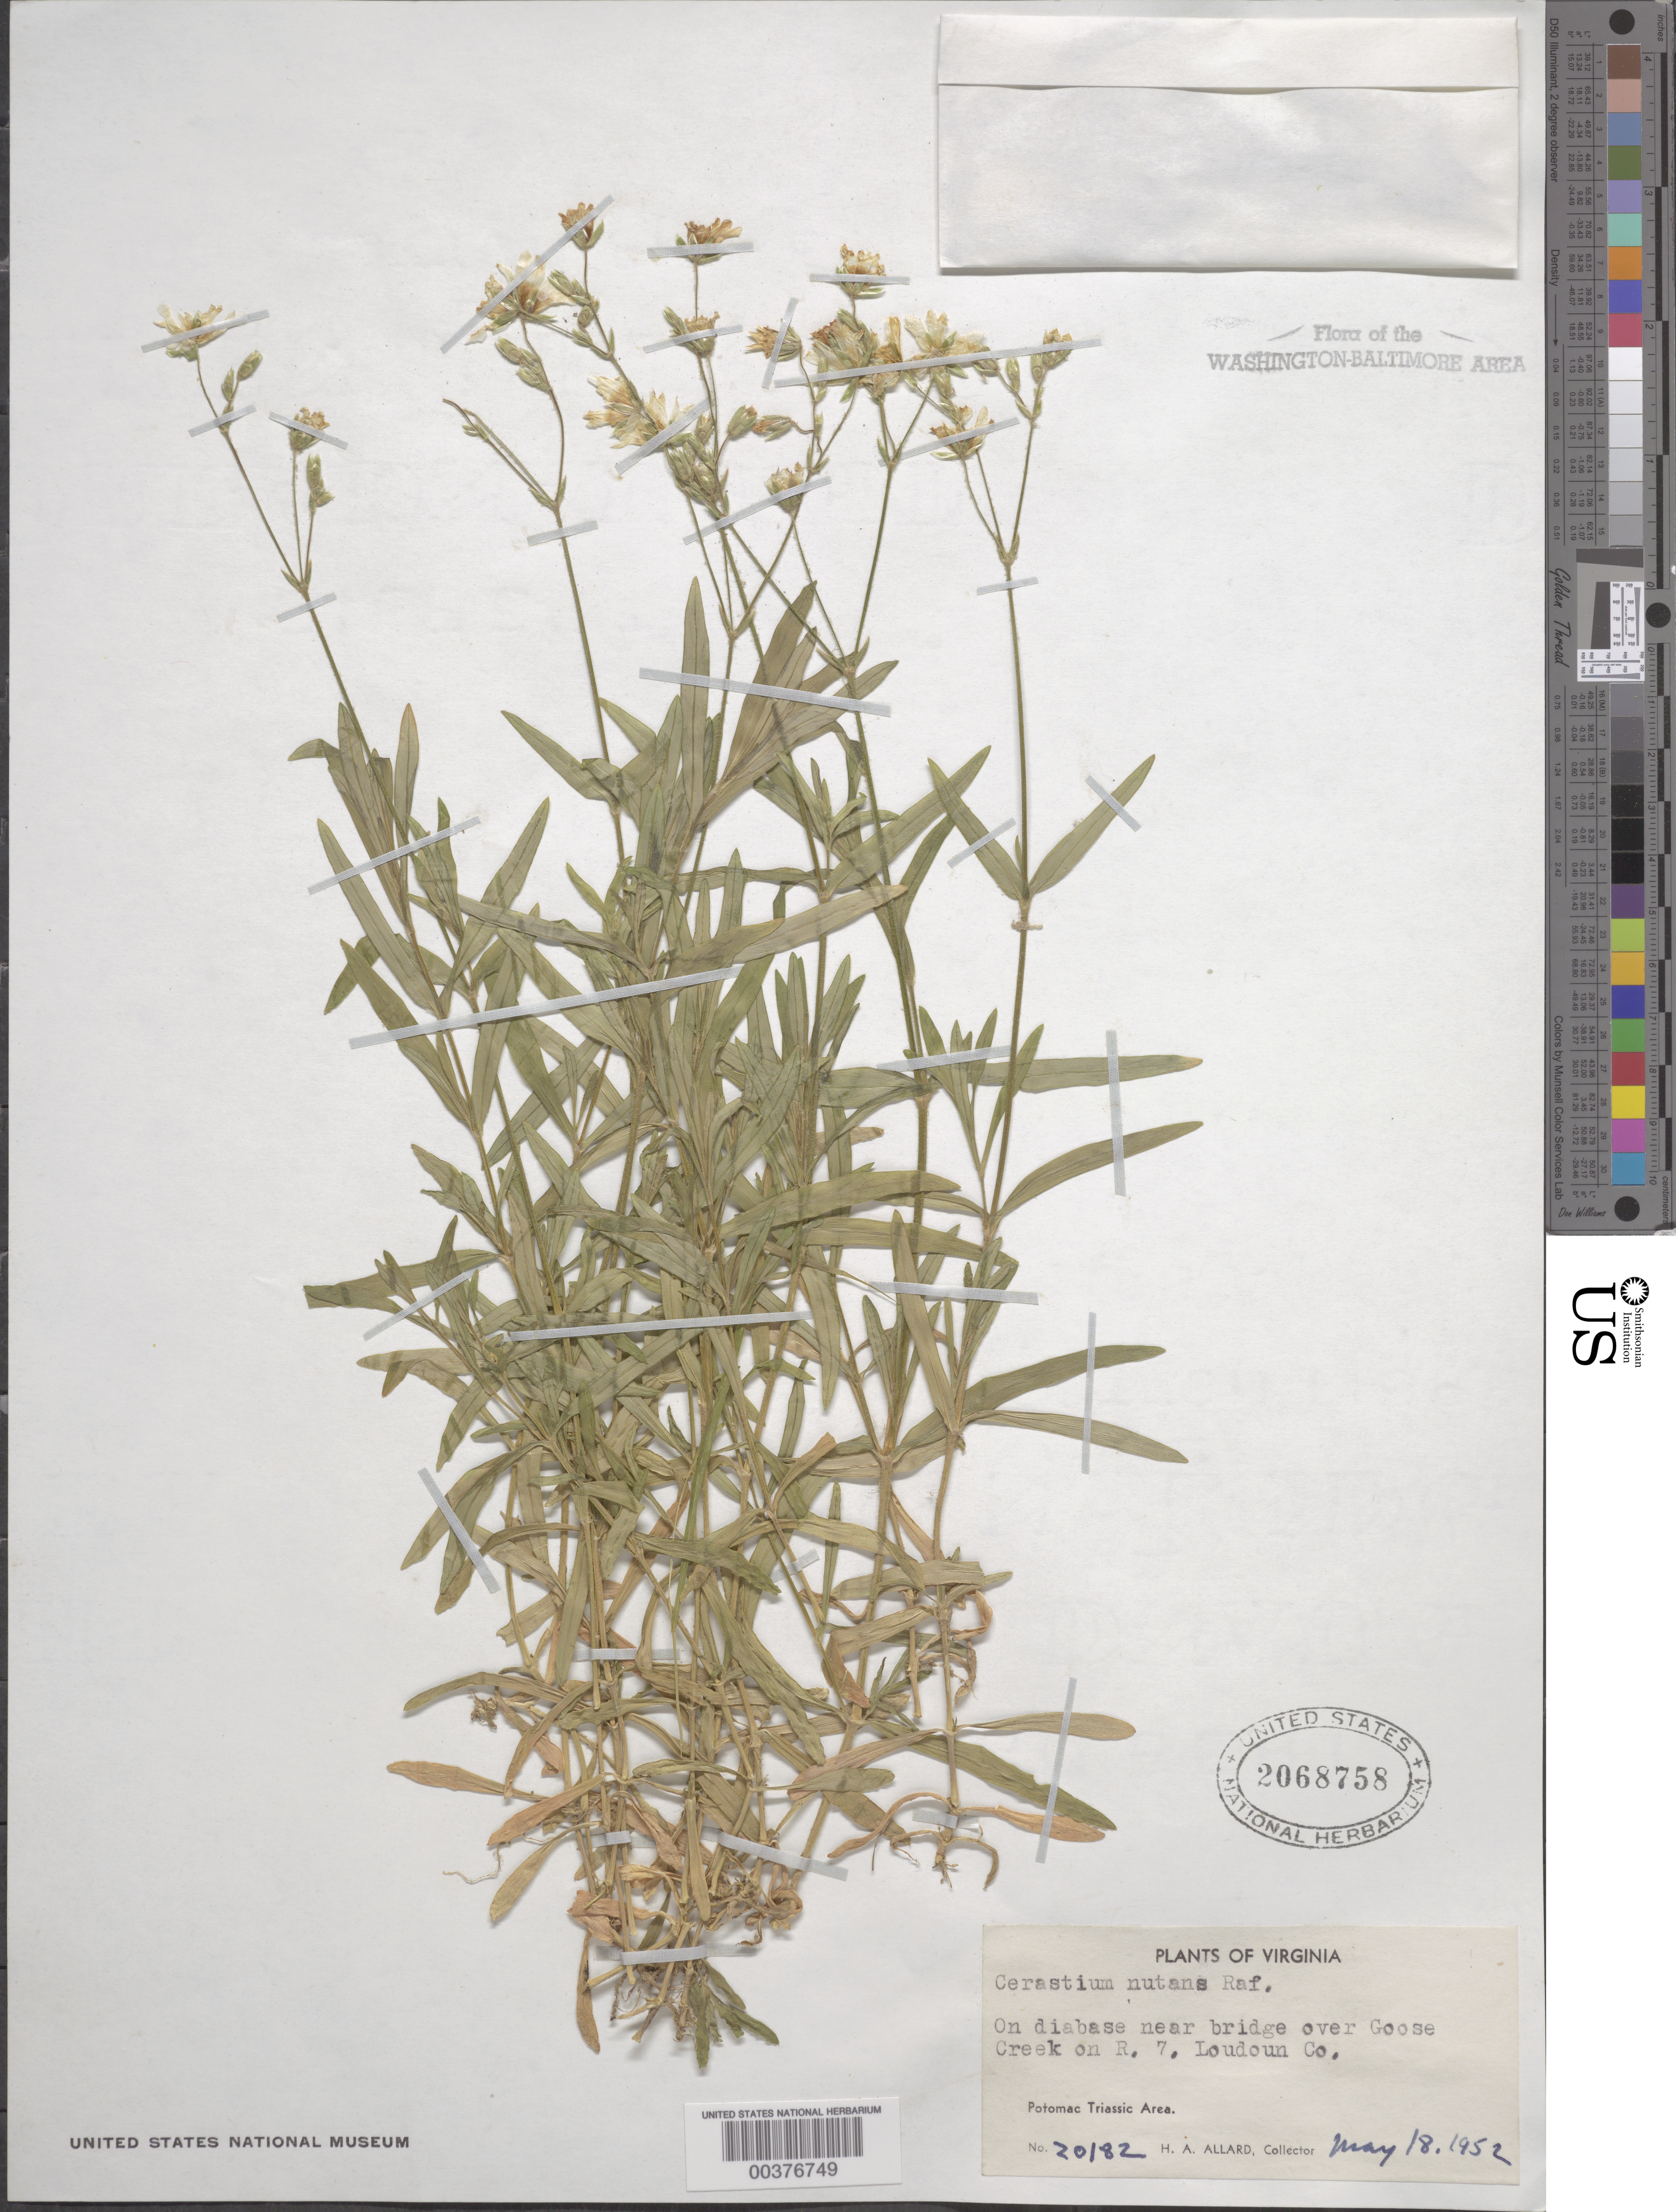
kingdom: Plantae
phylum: Tracheophyta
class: Magnoliopsida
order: Caryophyllales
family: Caryophyllaceae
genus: Cerastium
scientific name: Cerastium nutans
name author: Raf.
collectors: H. A. Allard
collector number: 20182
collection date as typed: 18 May 1952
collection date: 1952-05-18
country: United States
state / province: Virginia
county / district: Loudoun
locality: Goose Creek, Route 7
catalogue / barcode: US 2068758